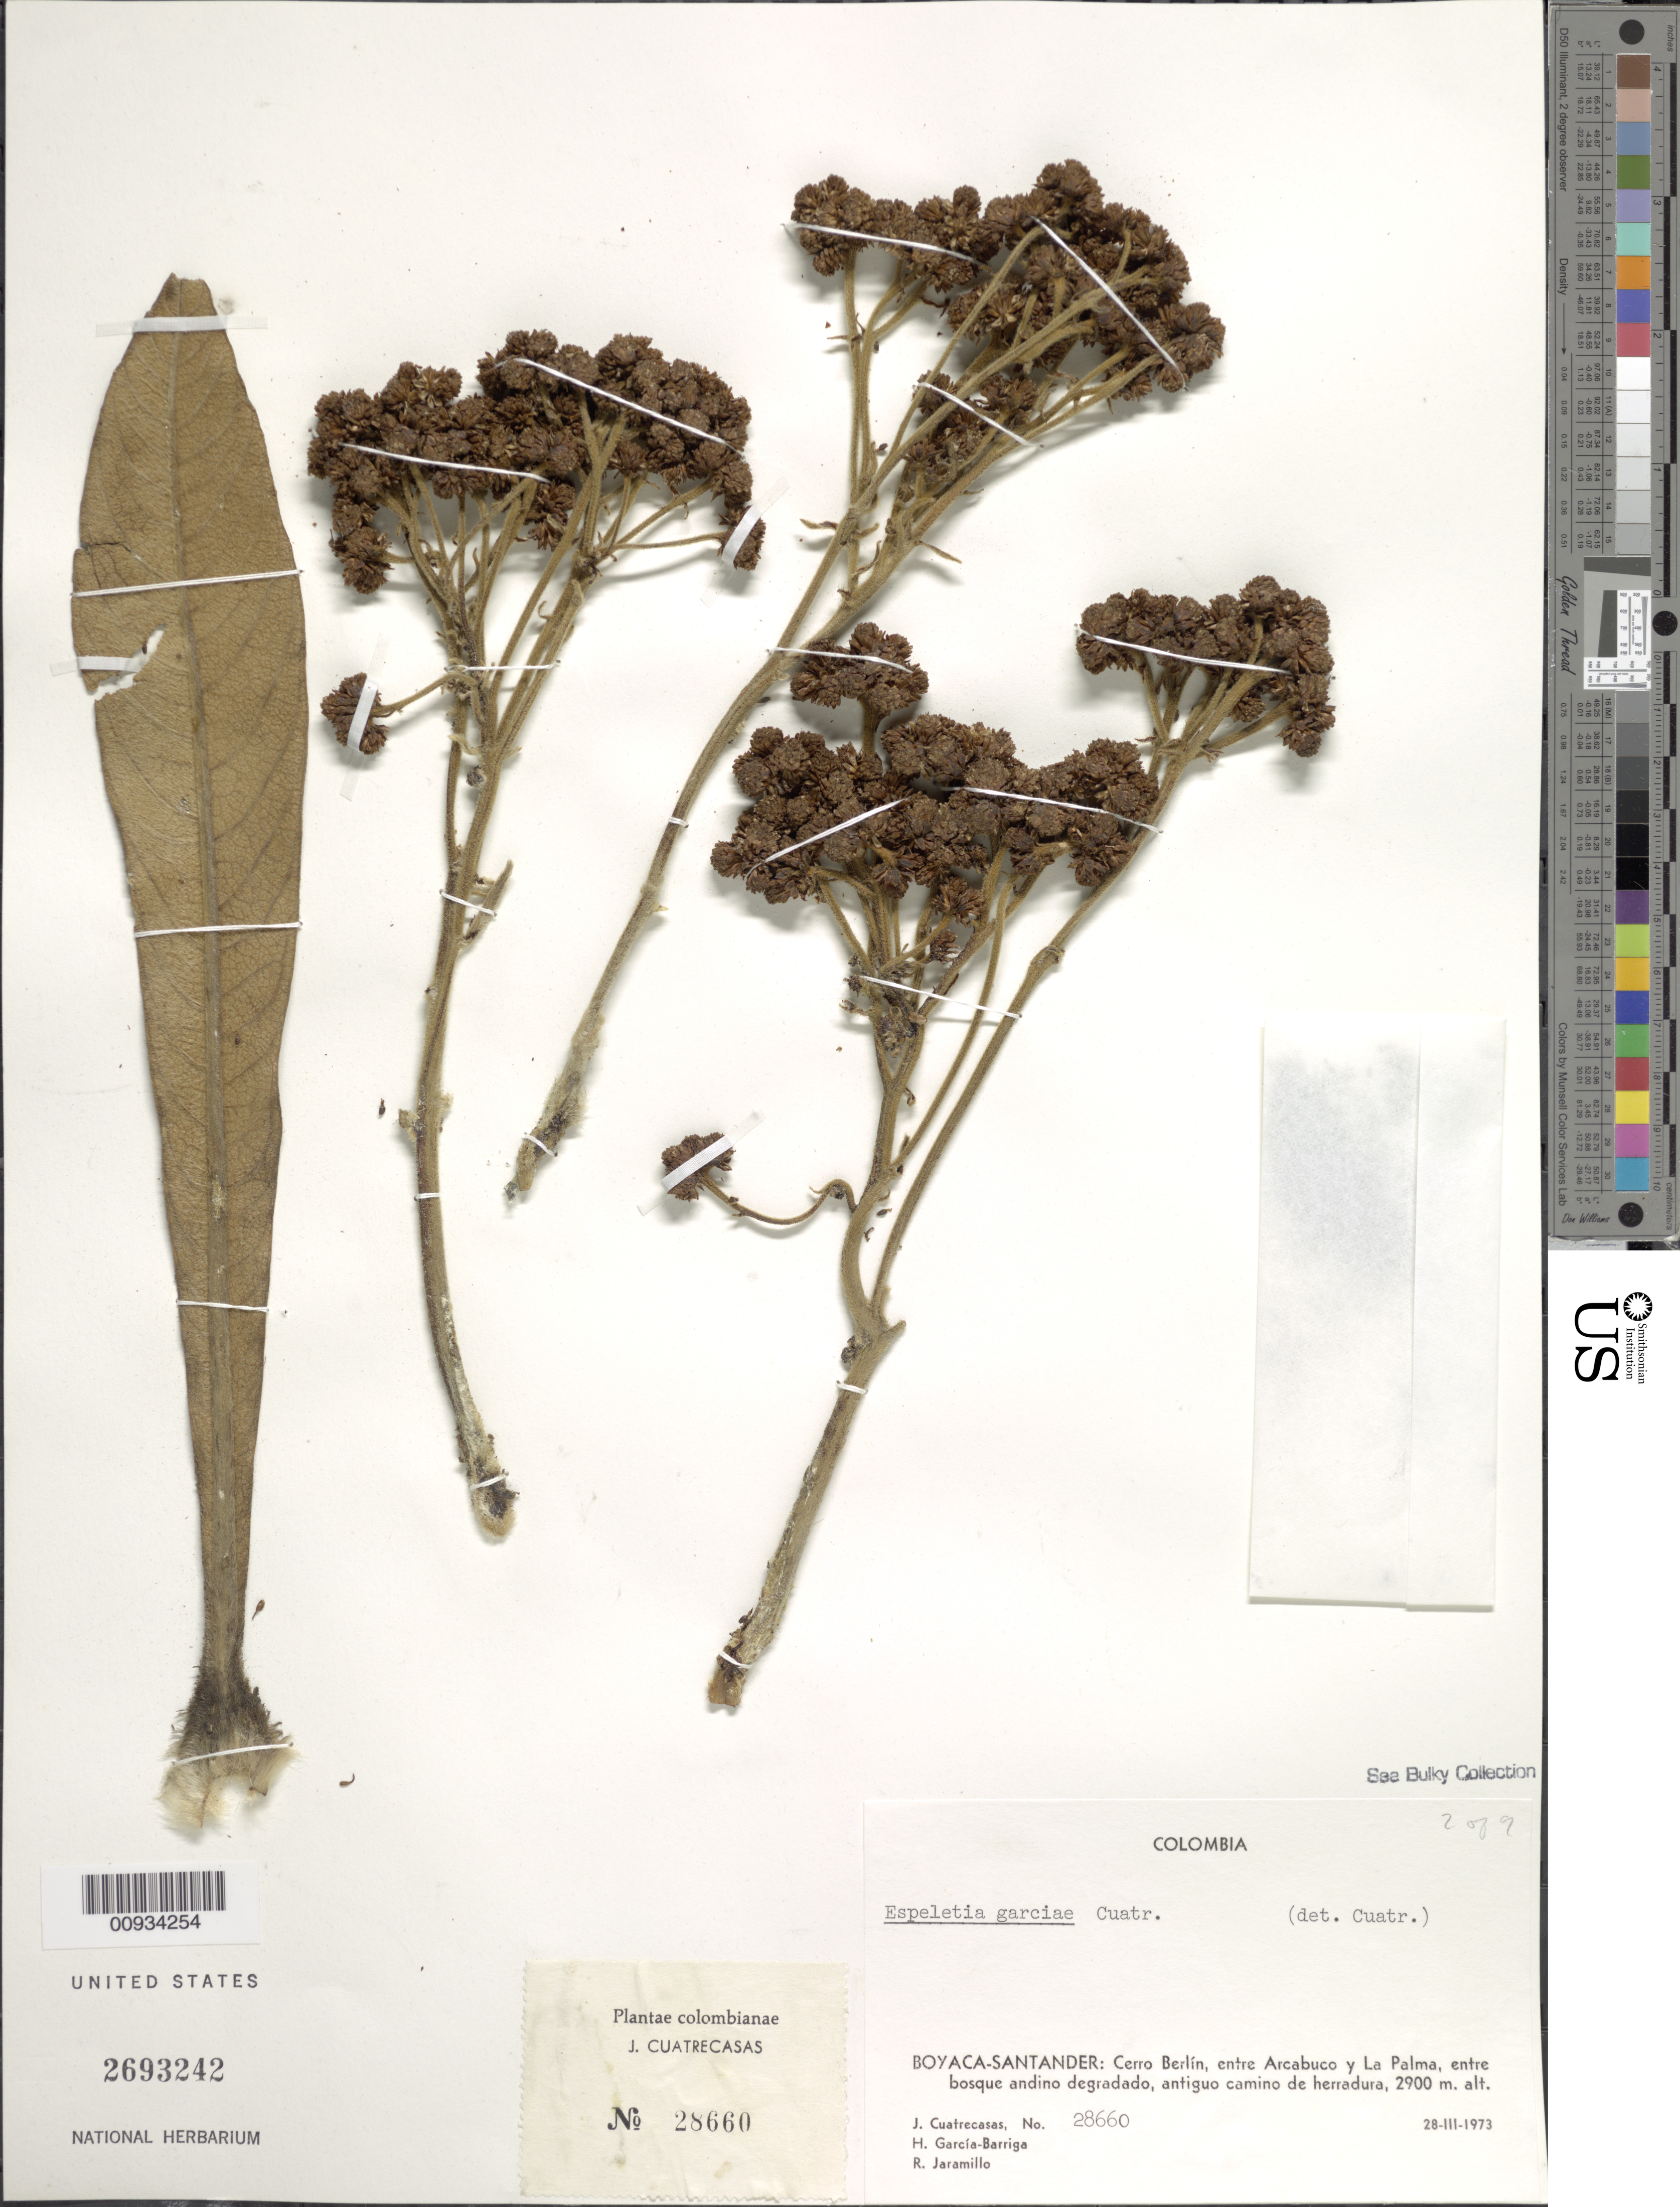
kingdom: Plantae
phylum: Tracheophyta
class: Magnoliopsida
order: Asterales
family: Asteraceae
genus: Espeletiopsis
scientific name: Espeletiopsis garciae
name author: (Cuatrec.) Cuatrec.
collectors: J. Cuatrecasas, H. García Barriga & R. Jaramillo M.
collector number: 28660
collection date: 1973-03-28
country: Colombia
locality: Boyaca-Santander: Cerro Berlin, entre Arcabuco y La Palma, entre bosque andino degradado, antigua camino de herradura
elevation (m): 2900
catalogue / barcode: US 2693242